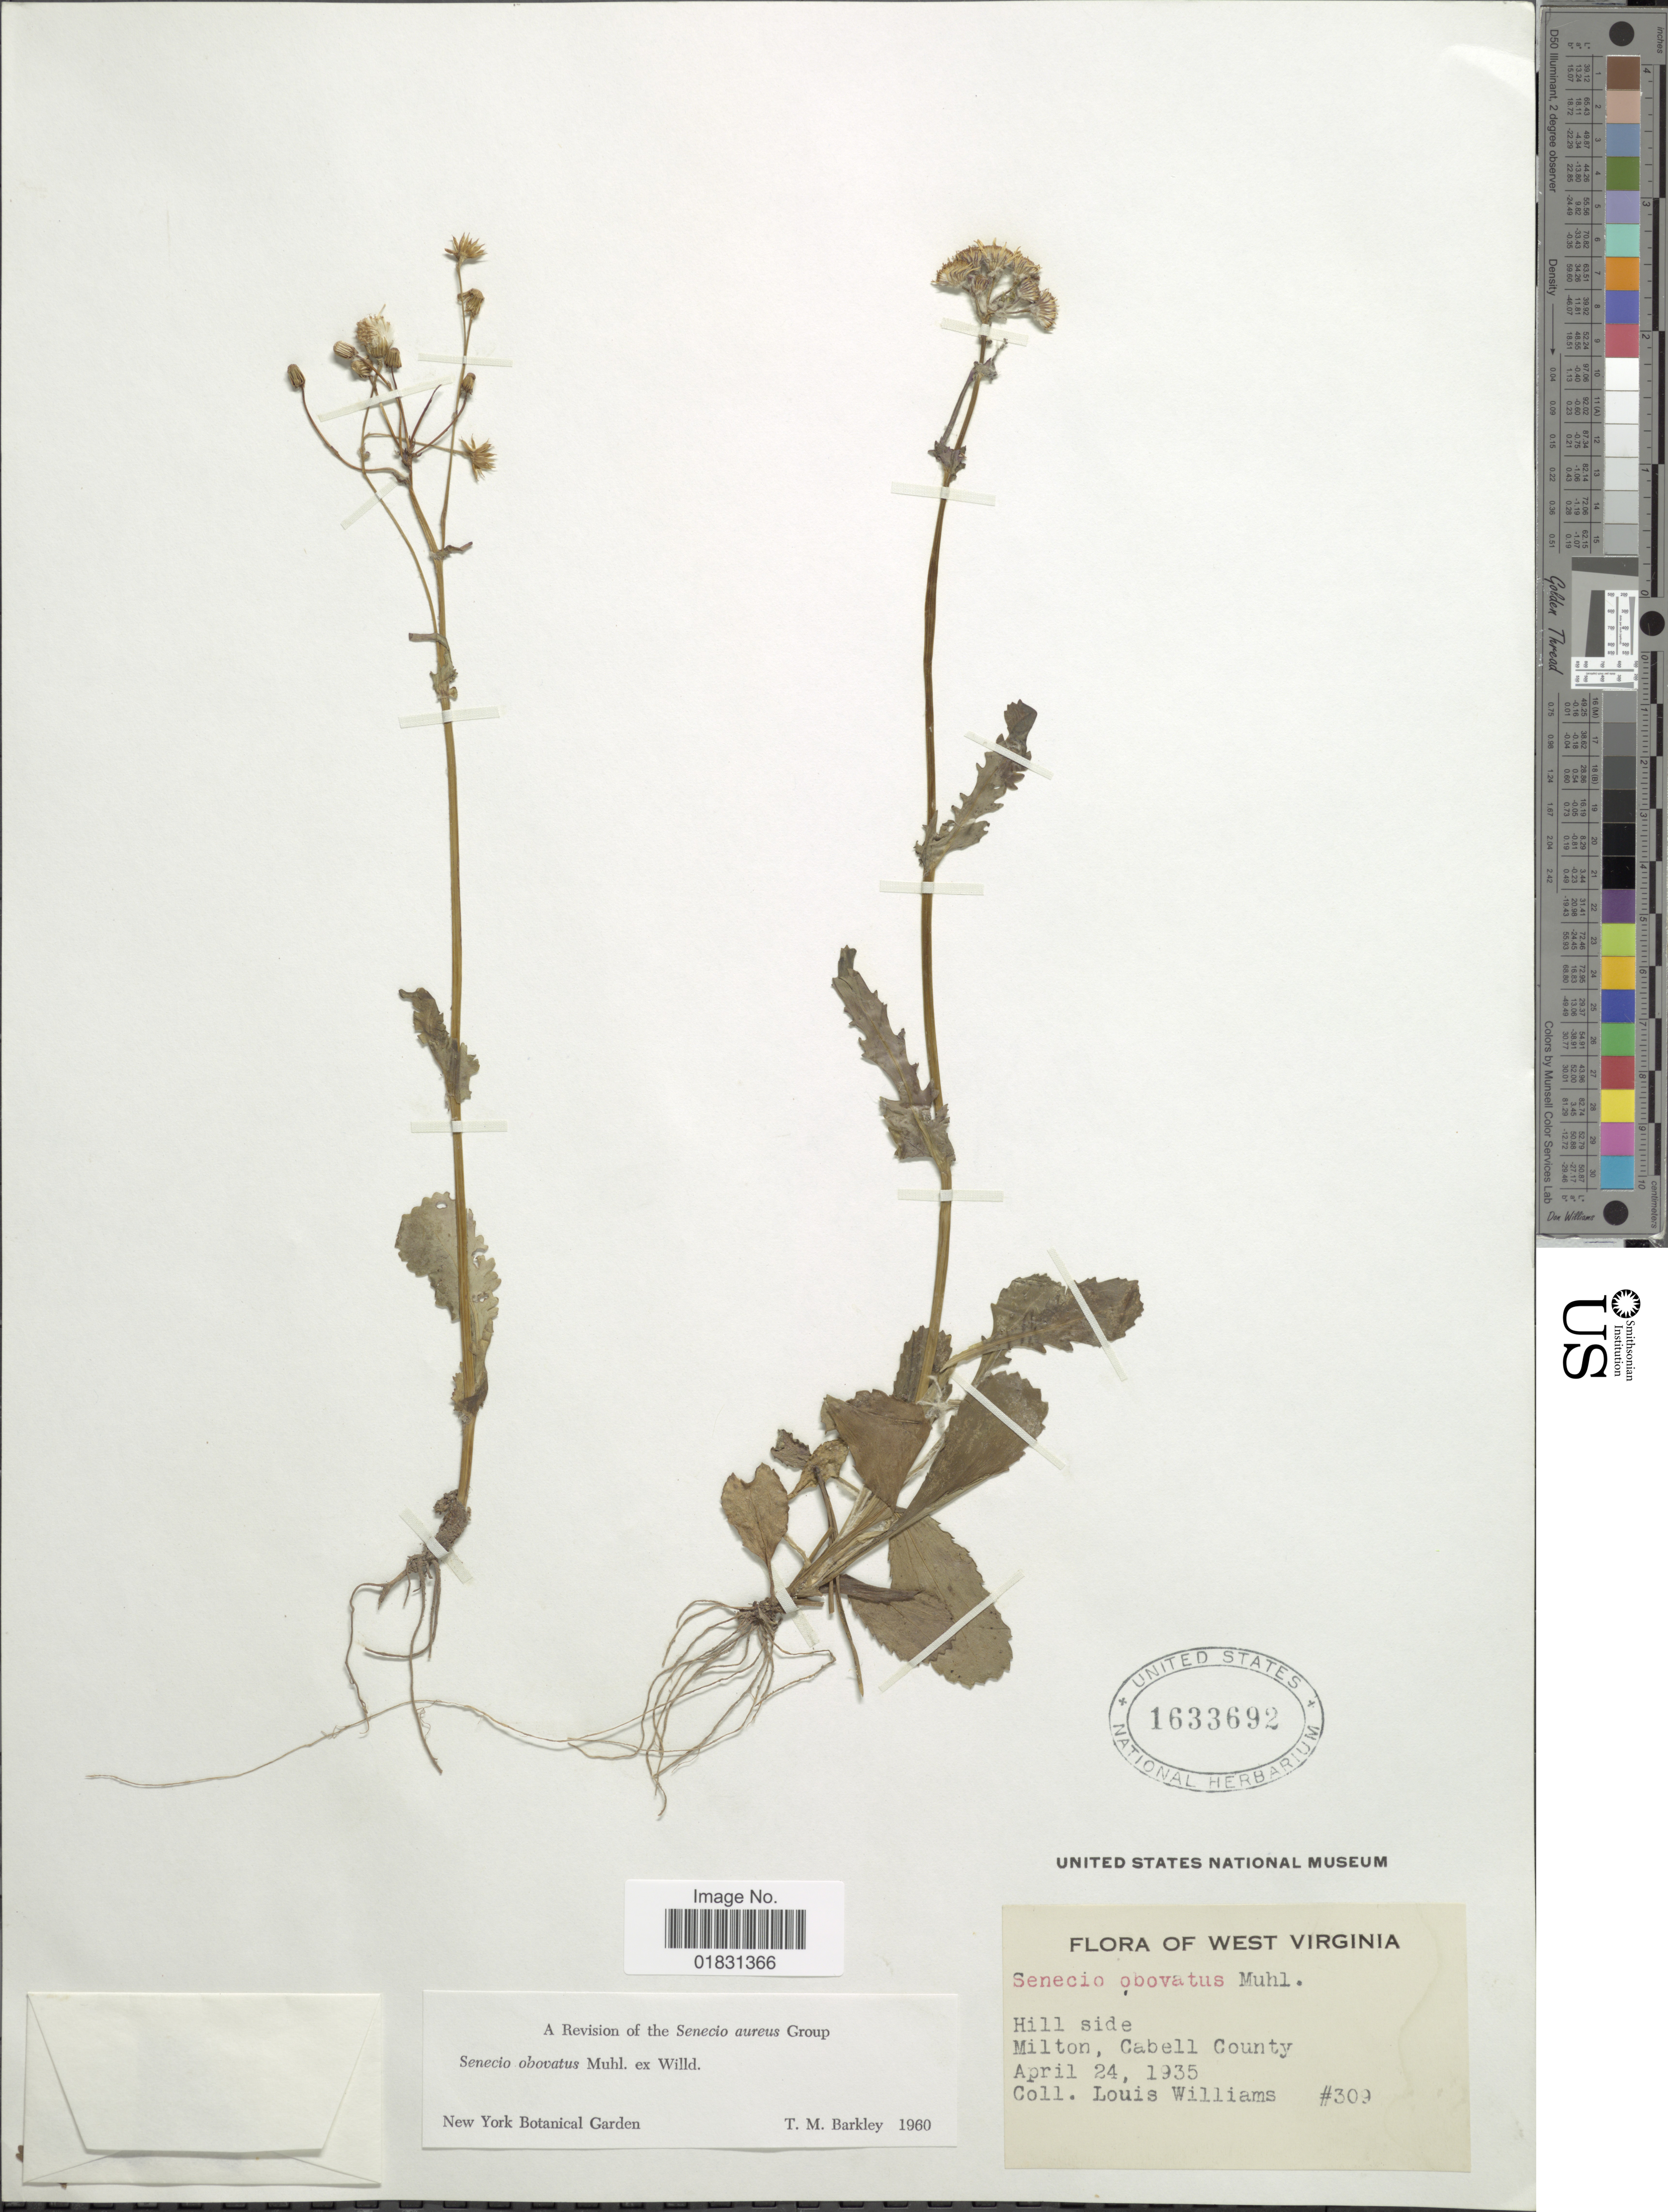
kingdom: Plantae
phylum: Tracheophyta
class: Magnoliopsida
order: Asterales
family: Asteraceae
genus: Packera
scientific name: Packera obovata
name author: (Muhl. ex Willd.) W.A. Weber & Á. Löve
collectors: L. Williams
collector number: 309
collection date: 1935-04-24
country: United States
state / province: West Virginia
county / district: Cabell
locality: Hills side, Milton, Cabell County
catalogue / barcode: US 1633692